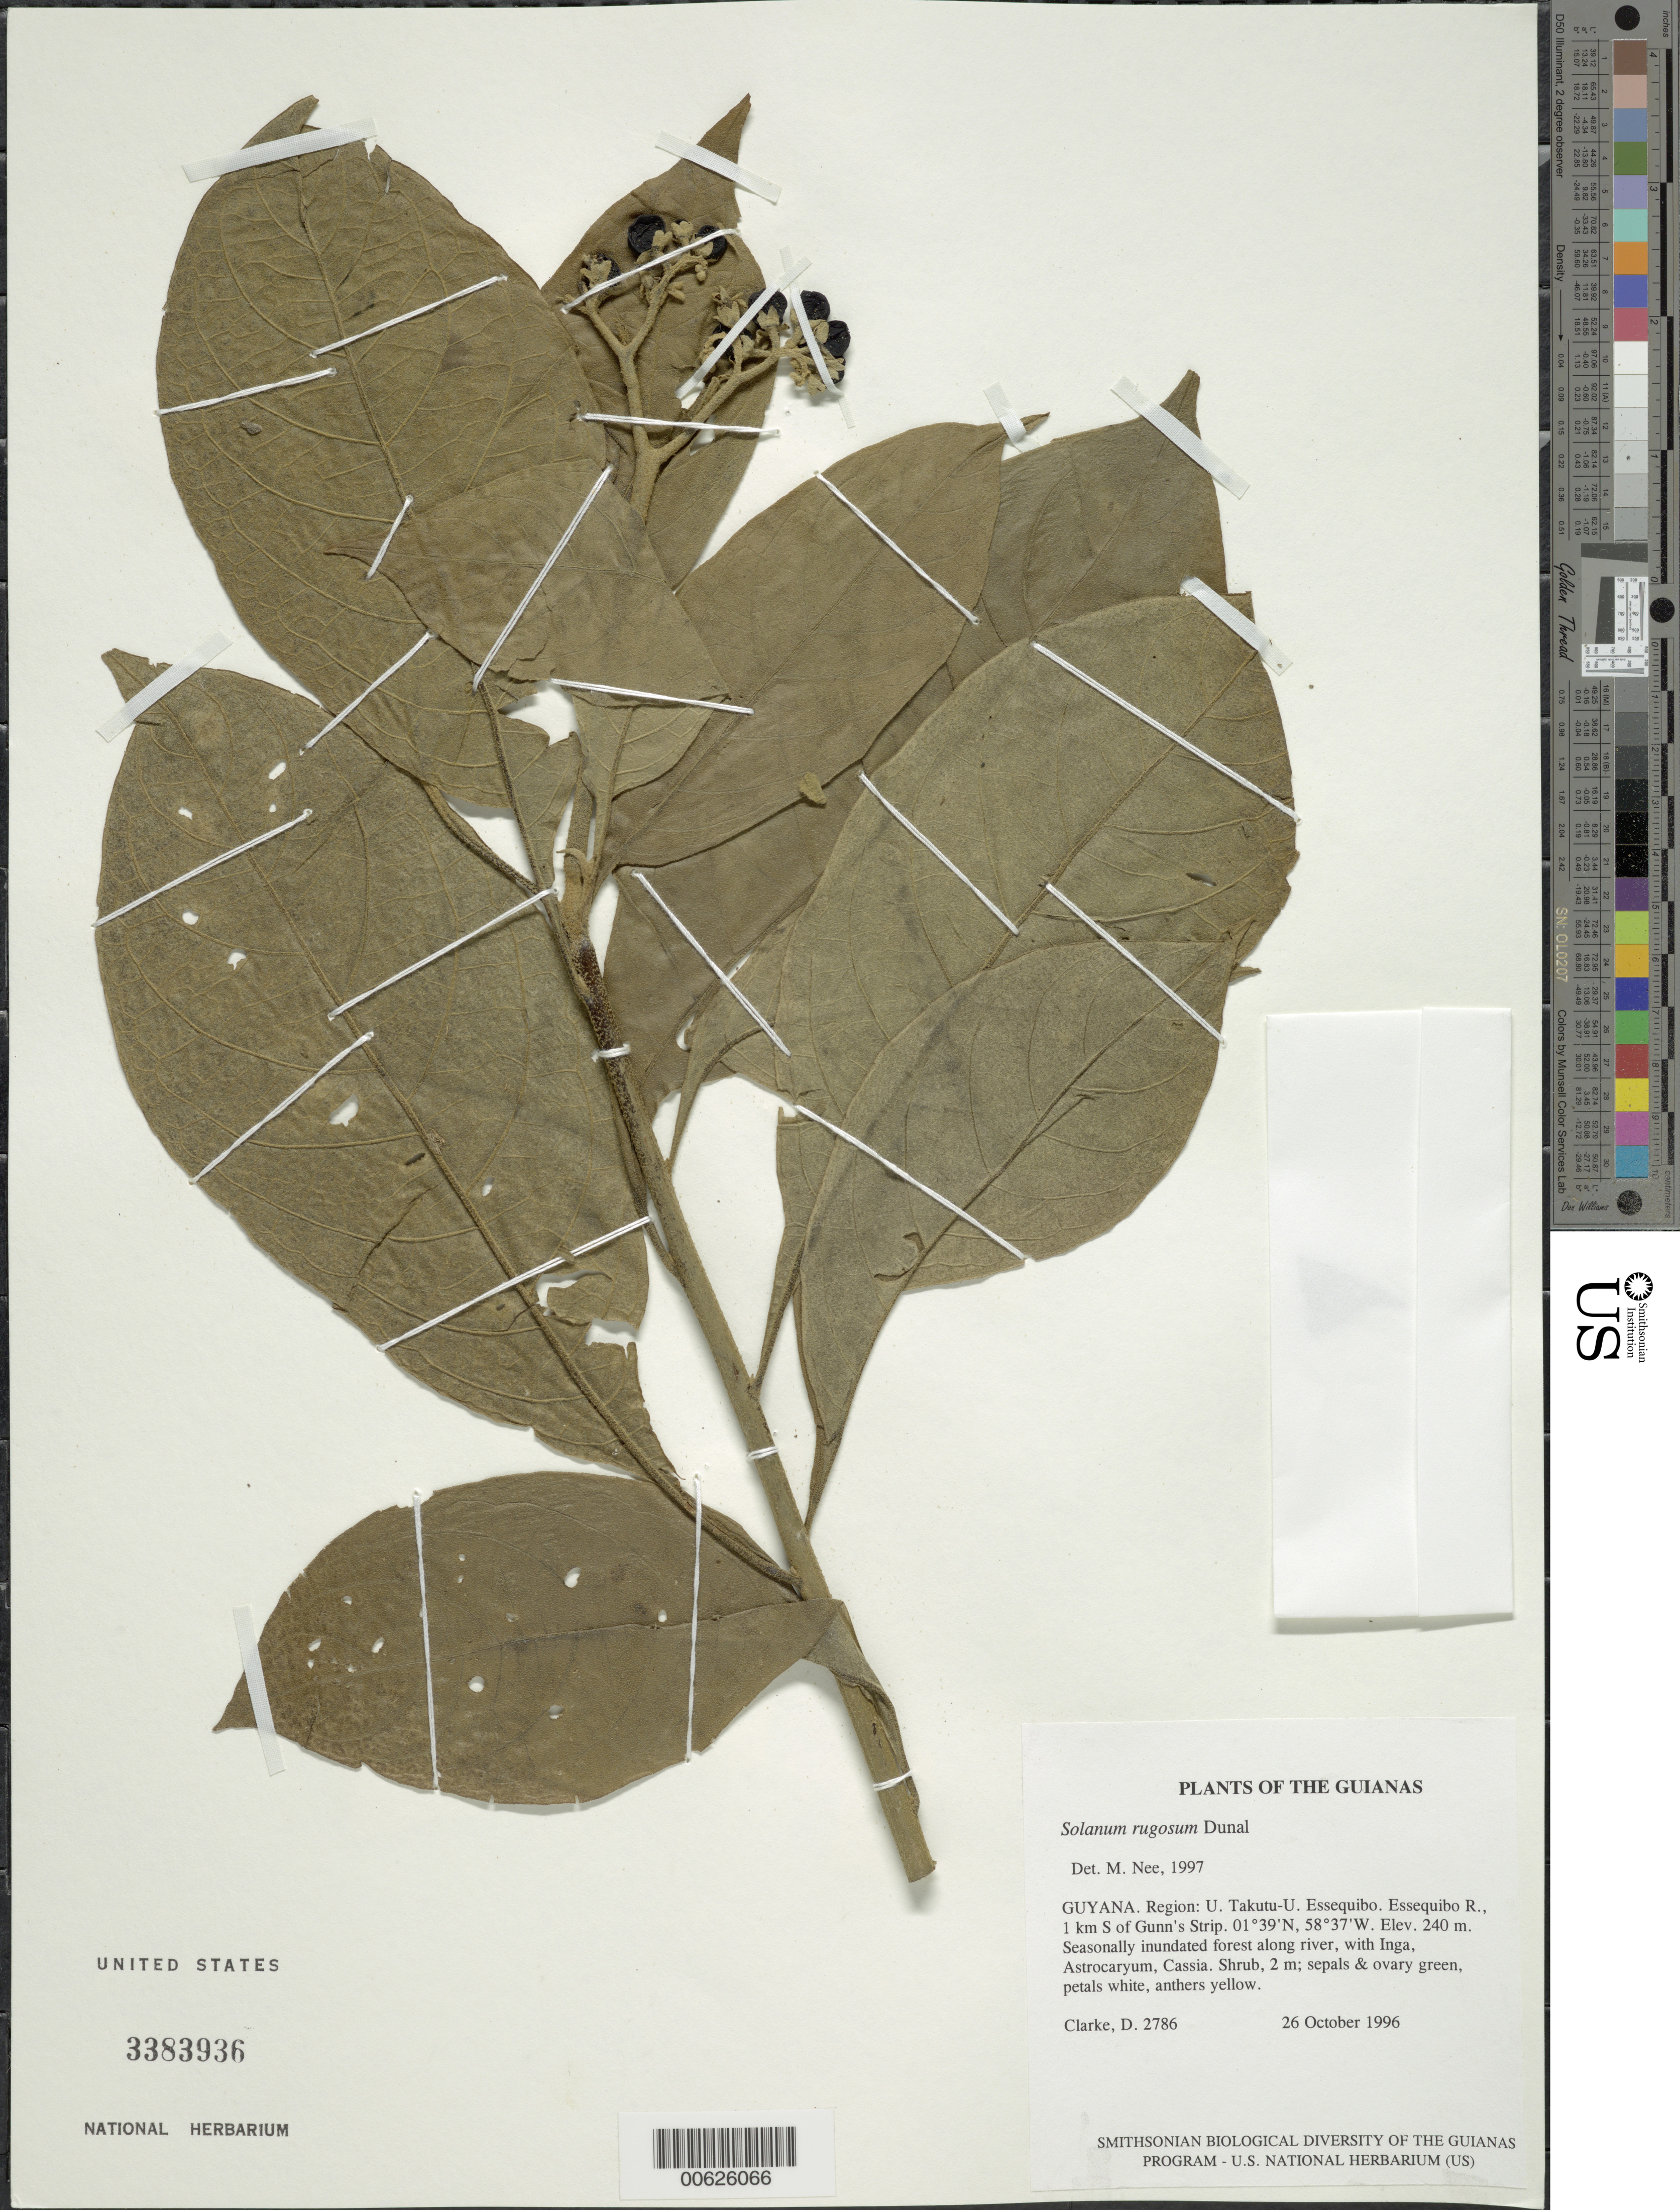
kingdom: Plantae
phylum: Tracheophyta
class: Magnoliopsida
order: Solanales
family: Solanaceae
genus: Solanum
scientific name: Solanum rugosum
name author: Dunal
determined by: Nee, Michael H.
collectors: H. D. Clarke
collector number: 2786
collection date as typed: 10 Oct 1996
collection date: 1996-10-10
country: Guyana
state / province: U. Takutu-U. Essequibo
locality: Essequibo R., 1 km S of Gunn's Strip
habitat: Seasonally inundated forest along river, with Inga, Astrocaryum, Cassia.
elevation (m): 240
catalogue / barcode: US 3383936